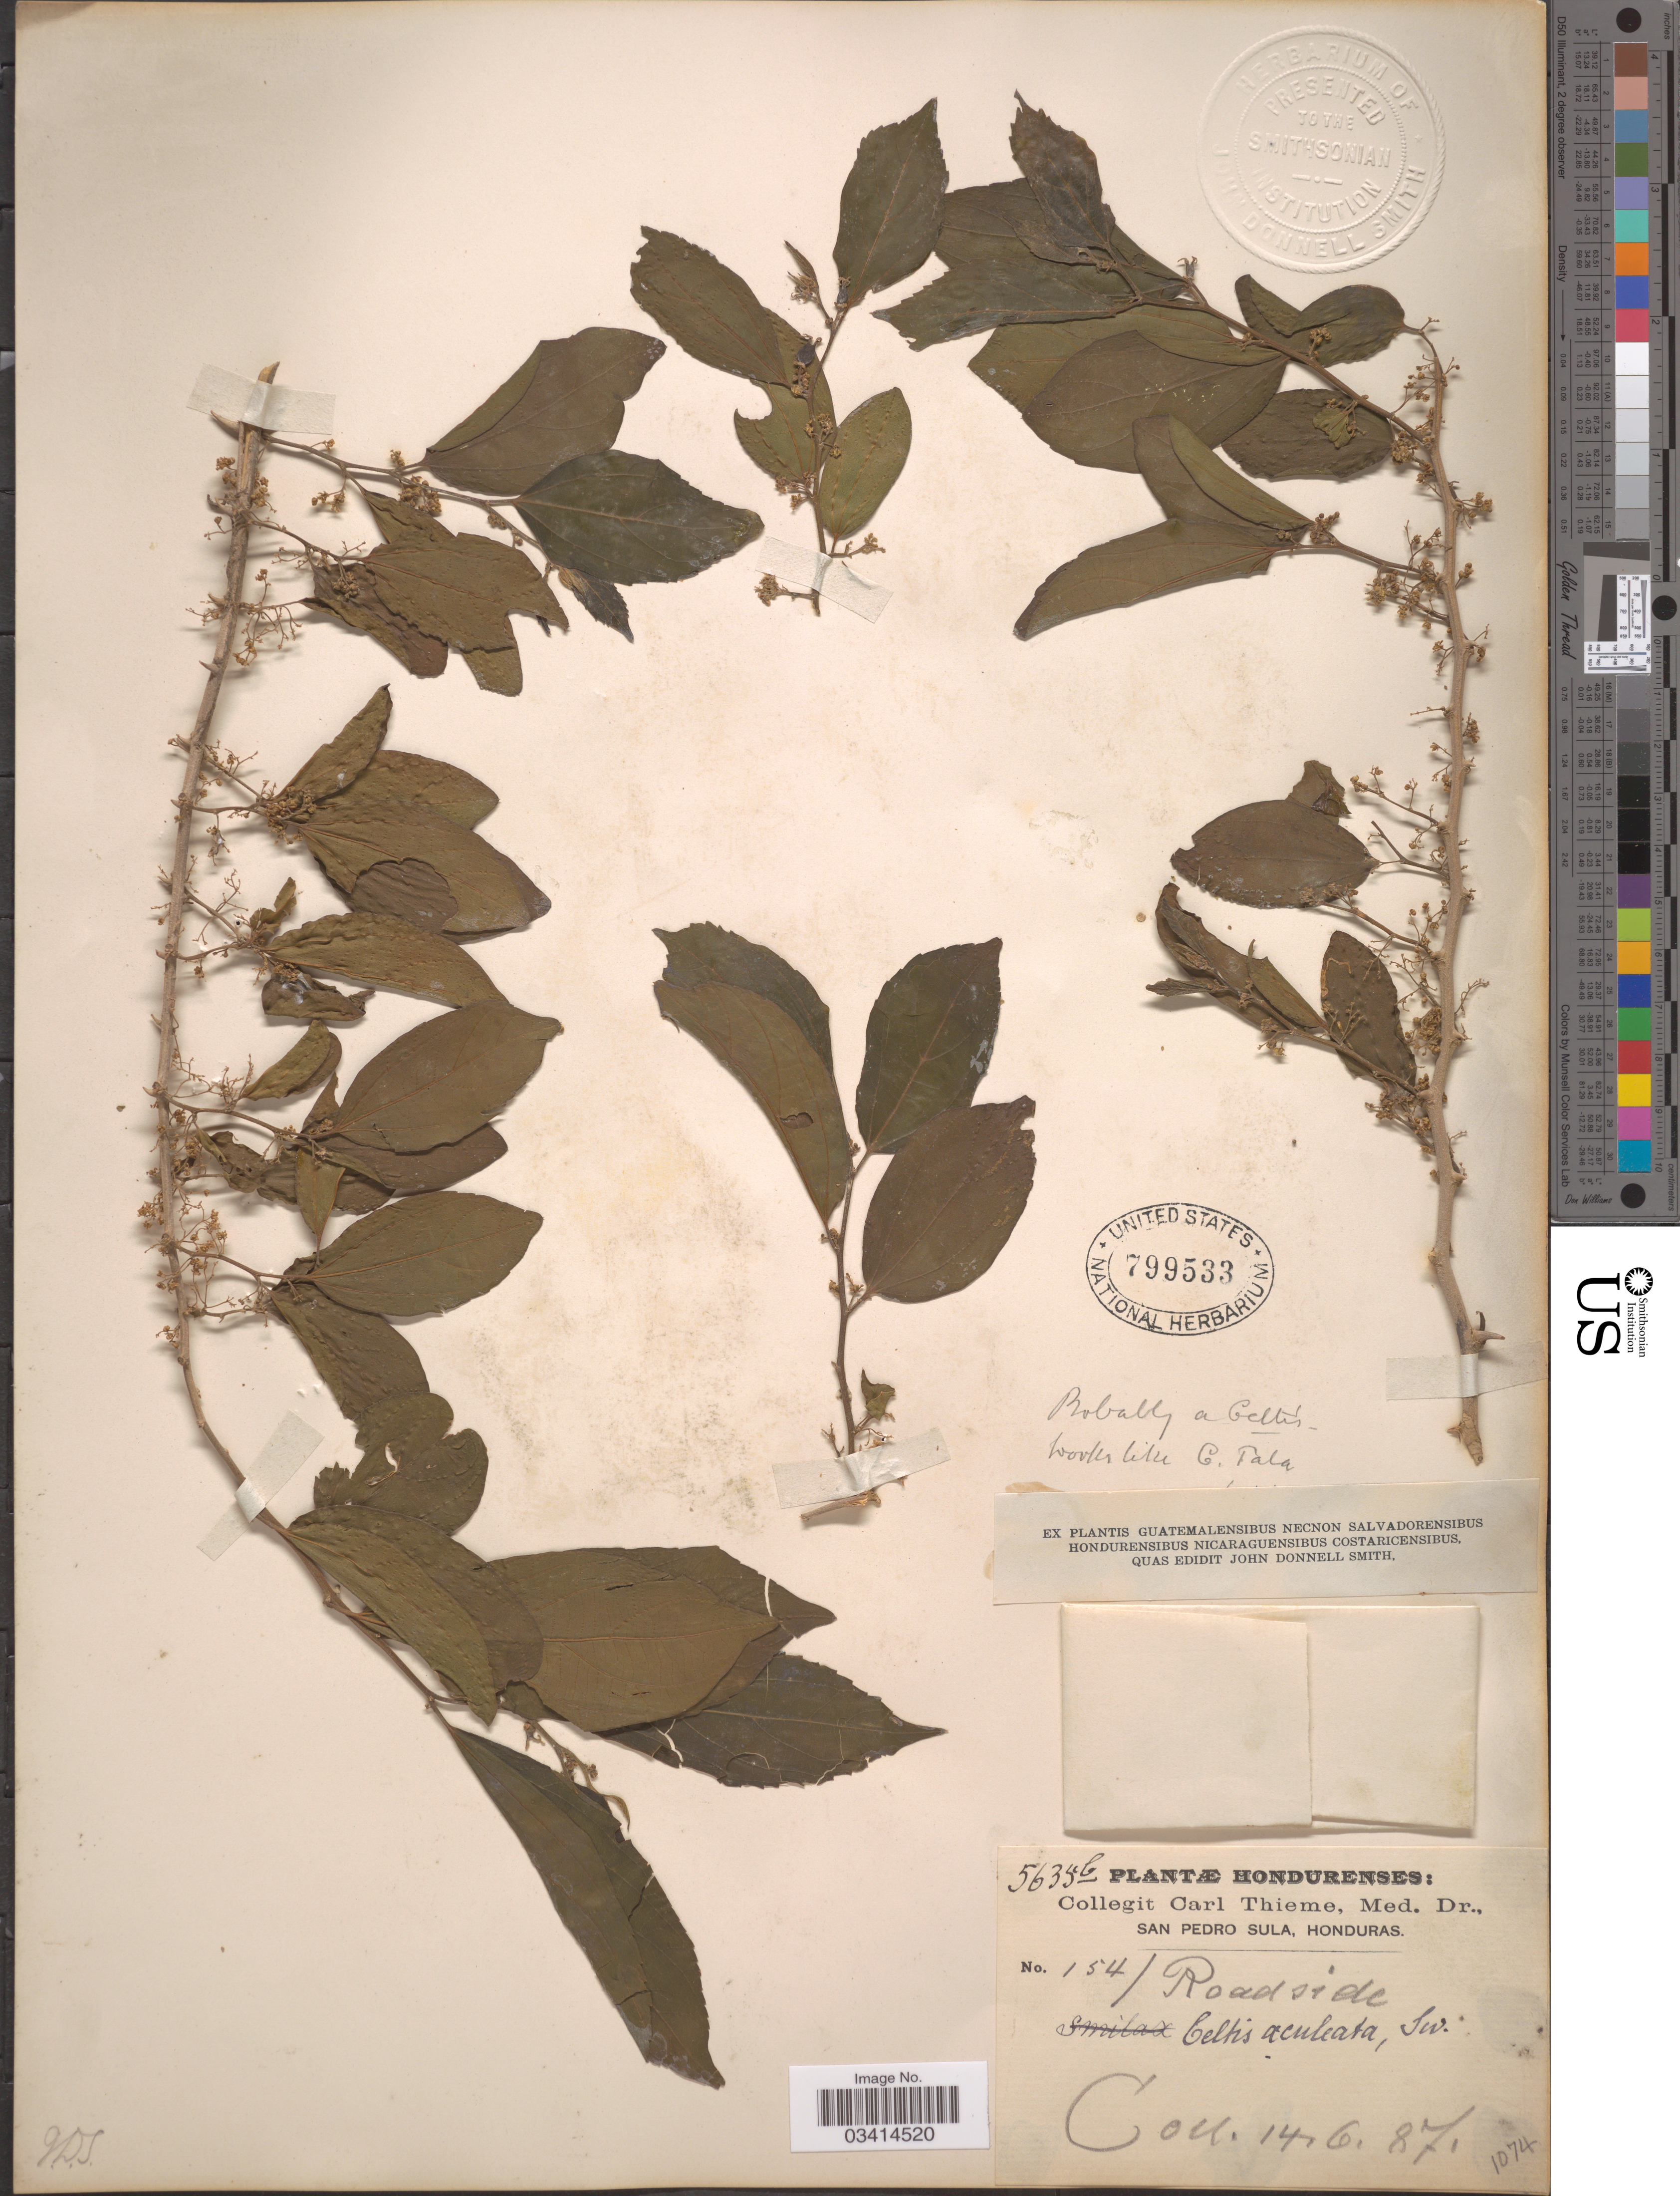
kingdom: Plantae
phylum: Tracheophyta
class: Magnoliopsida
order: Rosales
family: Cannabaceae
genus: Celtis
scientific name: Celtis iguanaea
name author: (Jacq.) Sarg.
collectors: C. Thieme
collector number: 154/5635b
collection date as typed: Transcribed d/m/y: 14/6/87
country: Honduras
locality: San Pedro Sula. Roadside.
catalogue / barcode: US 799533